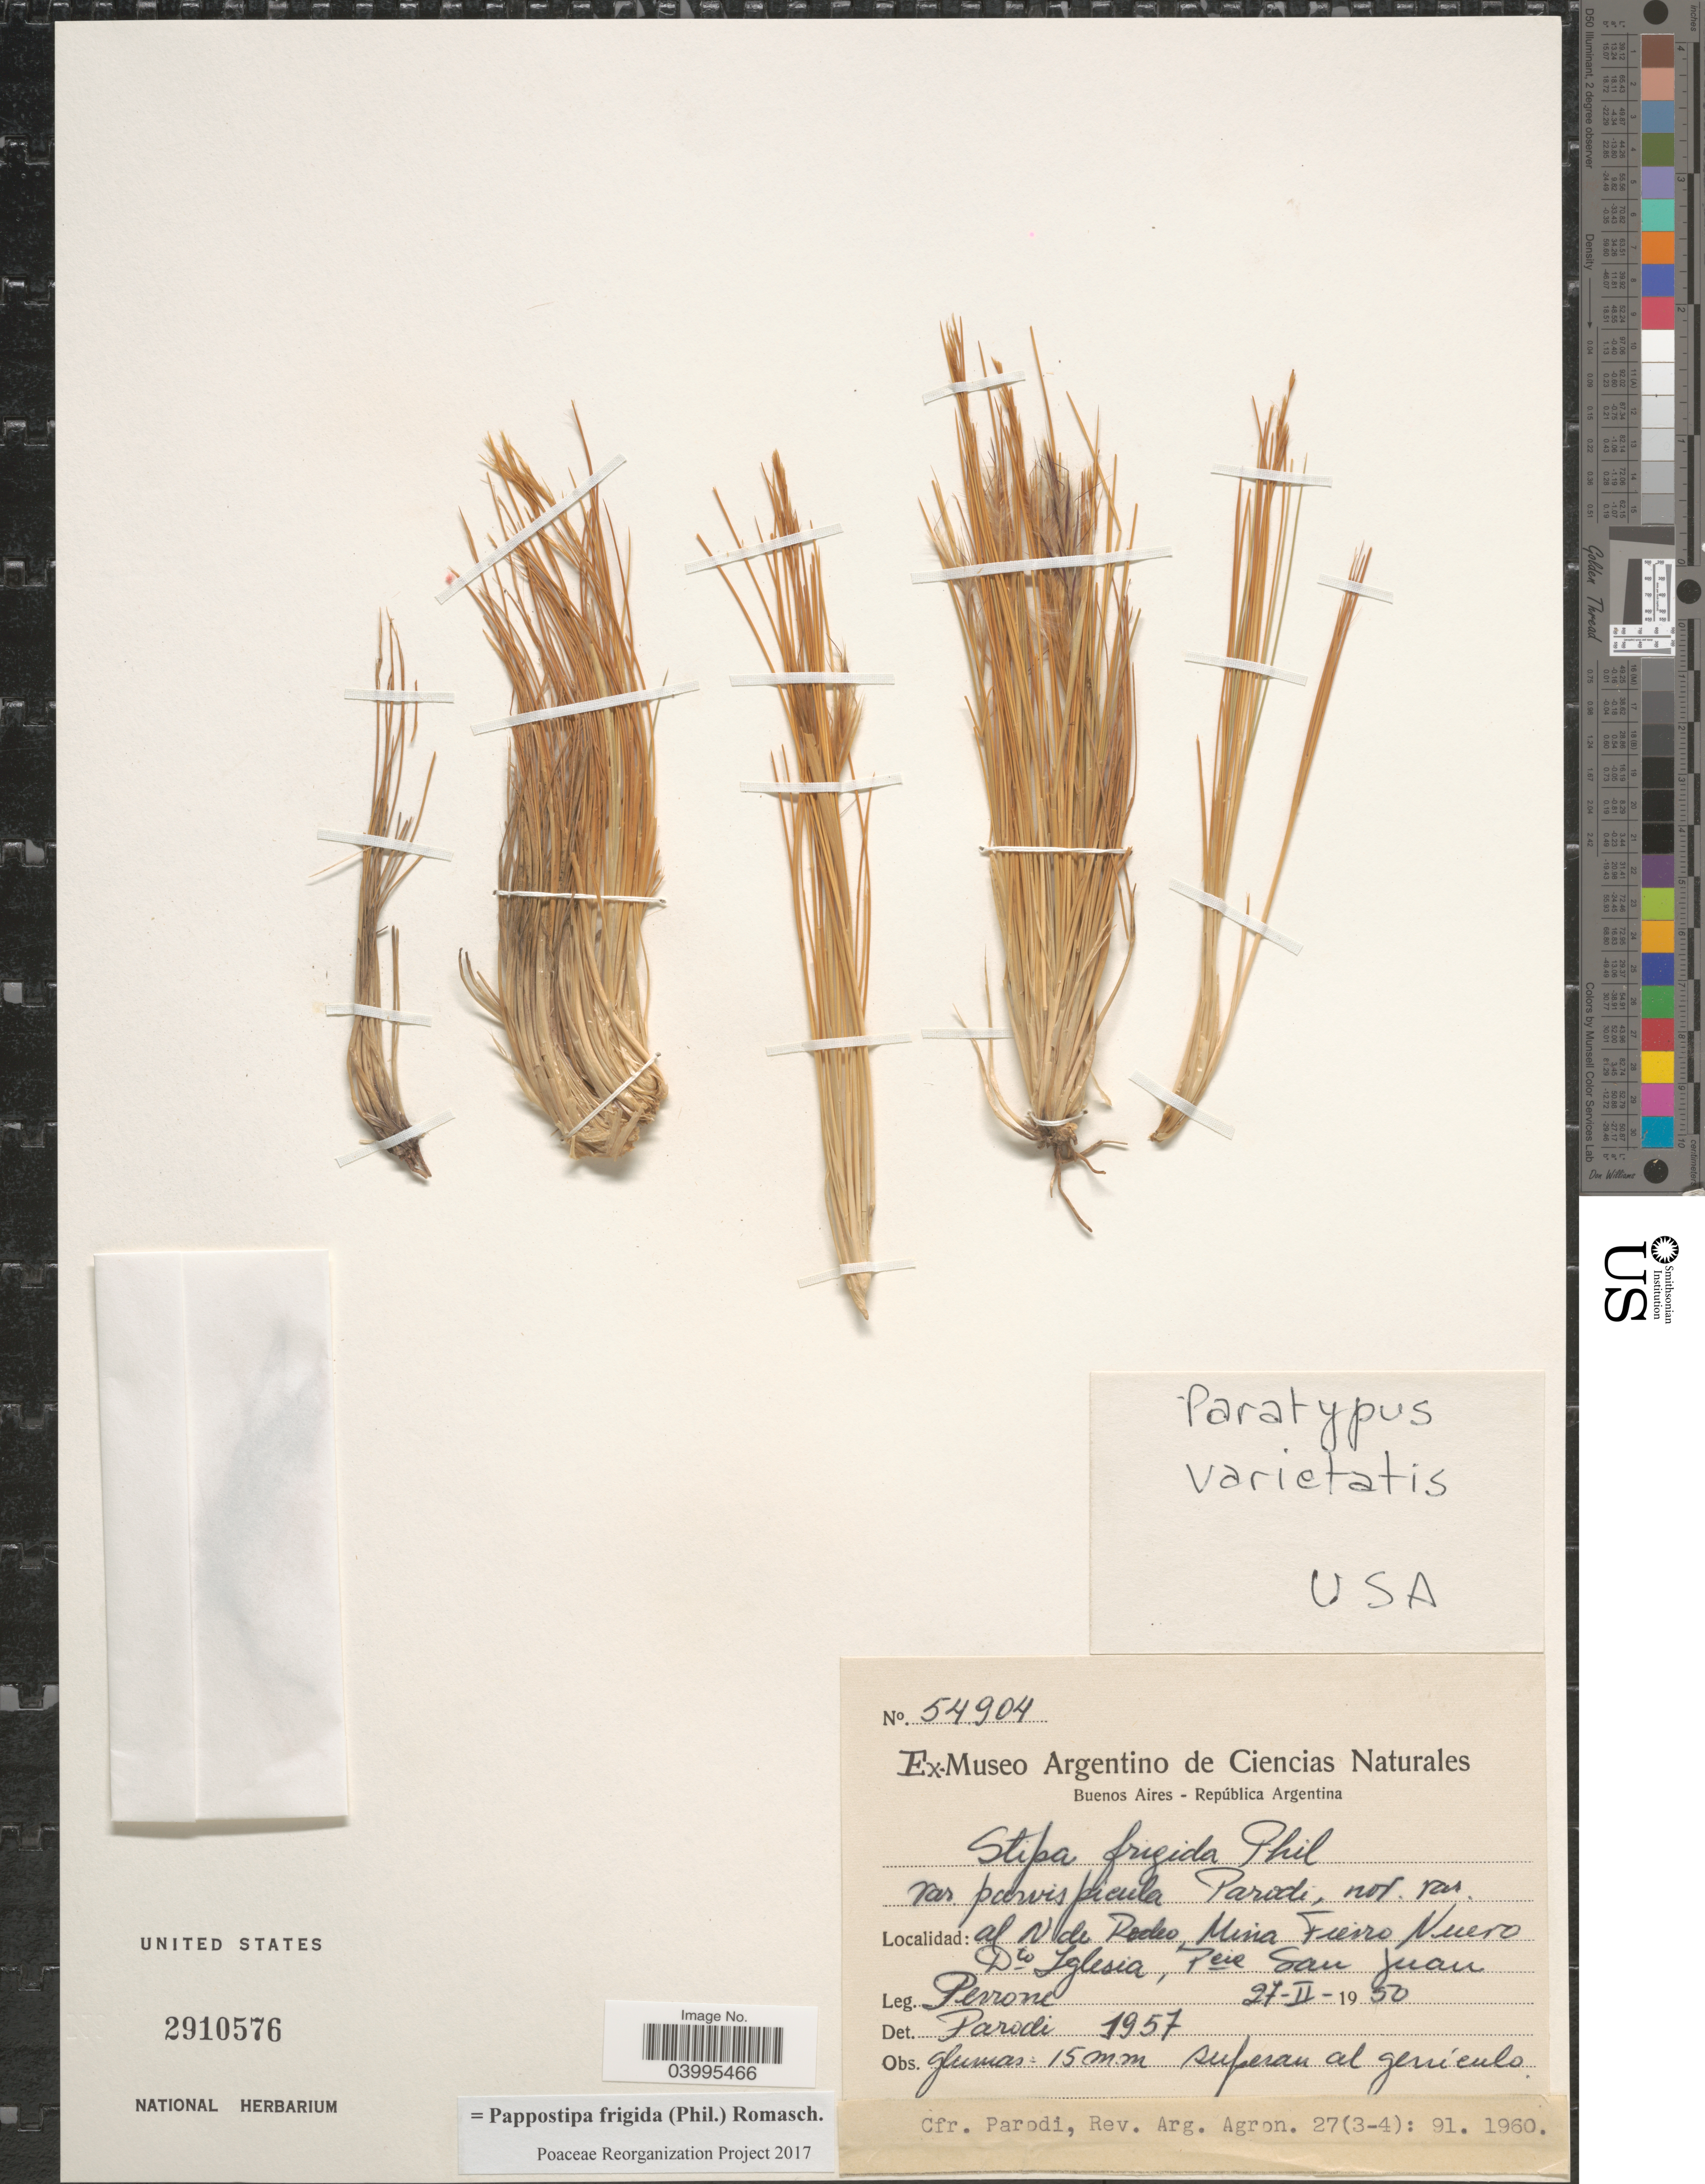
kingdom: Plantae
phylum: Tracheophyta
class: Liliopsida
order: Poales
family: Poaceae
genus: Pappostipa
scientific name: Pappostipa frigida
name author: (Phil.) Romasch.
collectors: -. Perroni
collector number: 54904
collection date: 1950-02-27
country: Argentina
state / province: San Juan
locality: Al N de Rodeo, Mina Fierro Nuero Dto Iglesia, Pcia San Juan.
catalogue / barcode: US 2910576